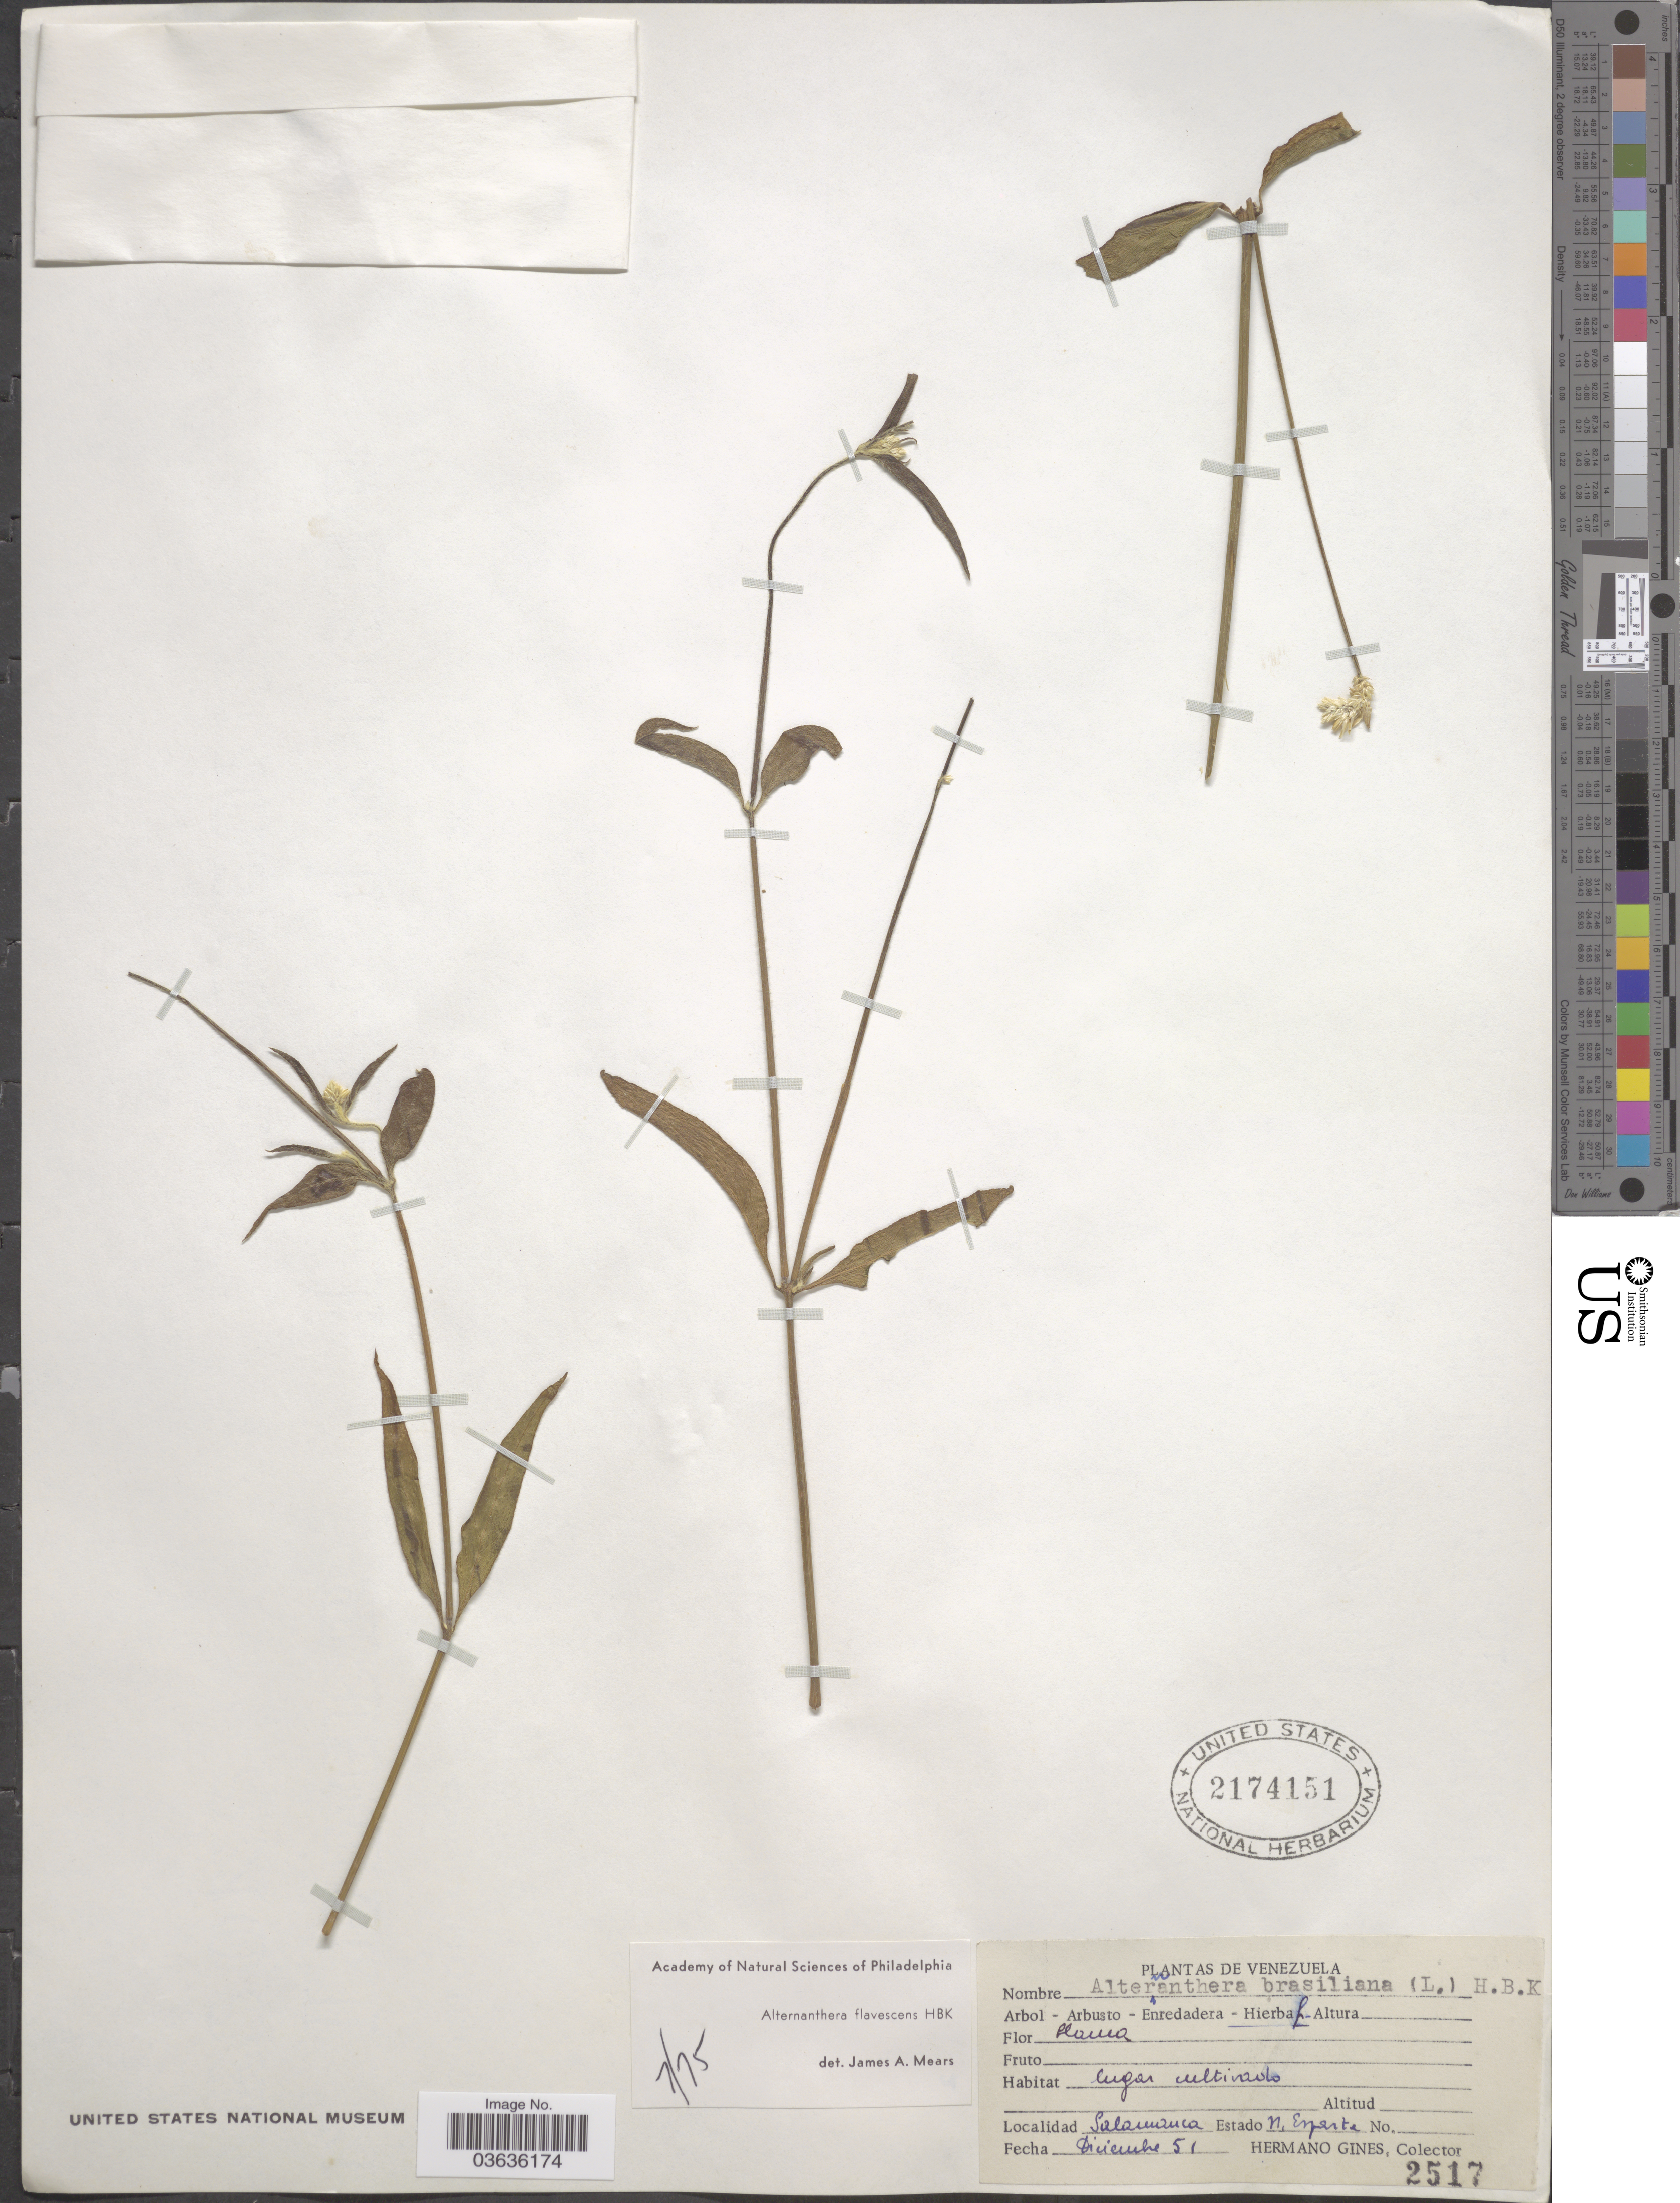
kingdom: Plantae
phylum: Tracheophyta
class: Magnoliopsida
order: Caryophyllales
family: Amaranthaceae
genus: Alternanthera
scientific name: Alternanthera flavescens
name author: Kunth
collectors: Bro. Gines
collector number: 2517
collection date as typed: Transcribed d/m/y: /12/51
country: Venezuela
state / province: Nueva Esparta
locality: Lugar cultivado. Salamanca.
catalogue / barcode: US 2174151